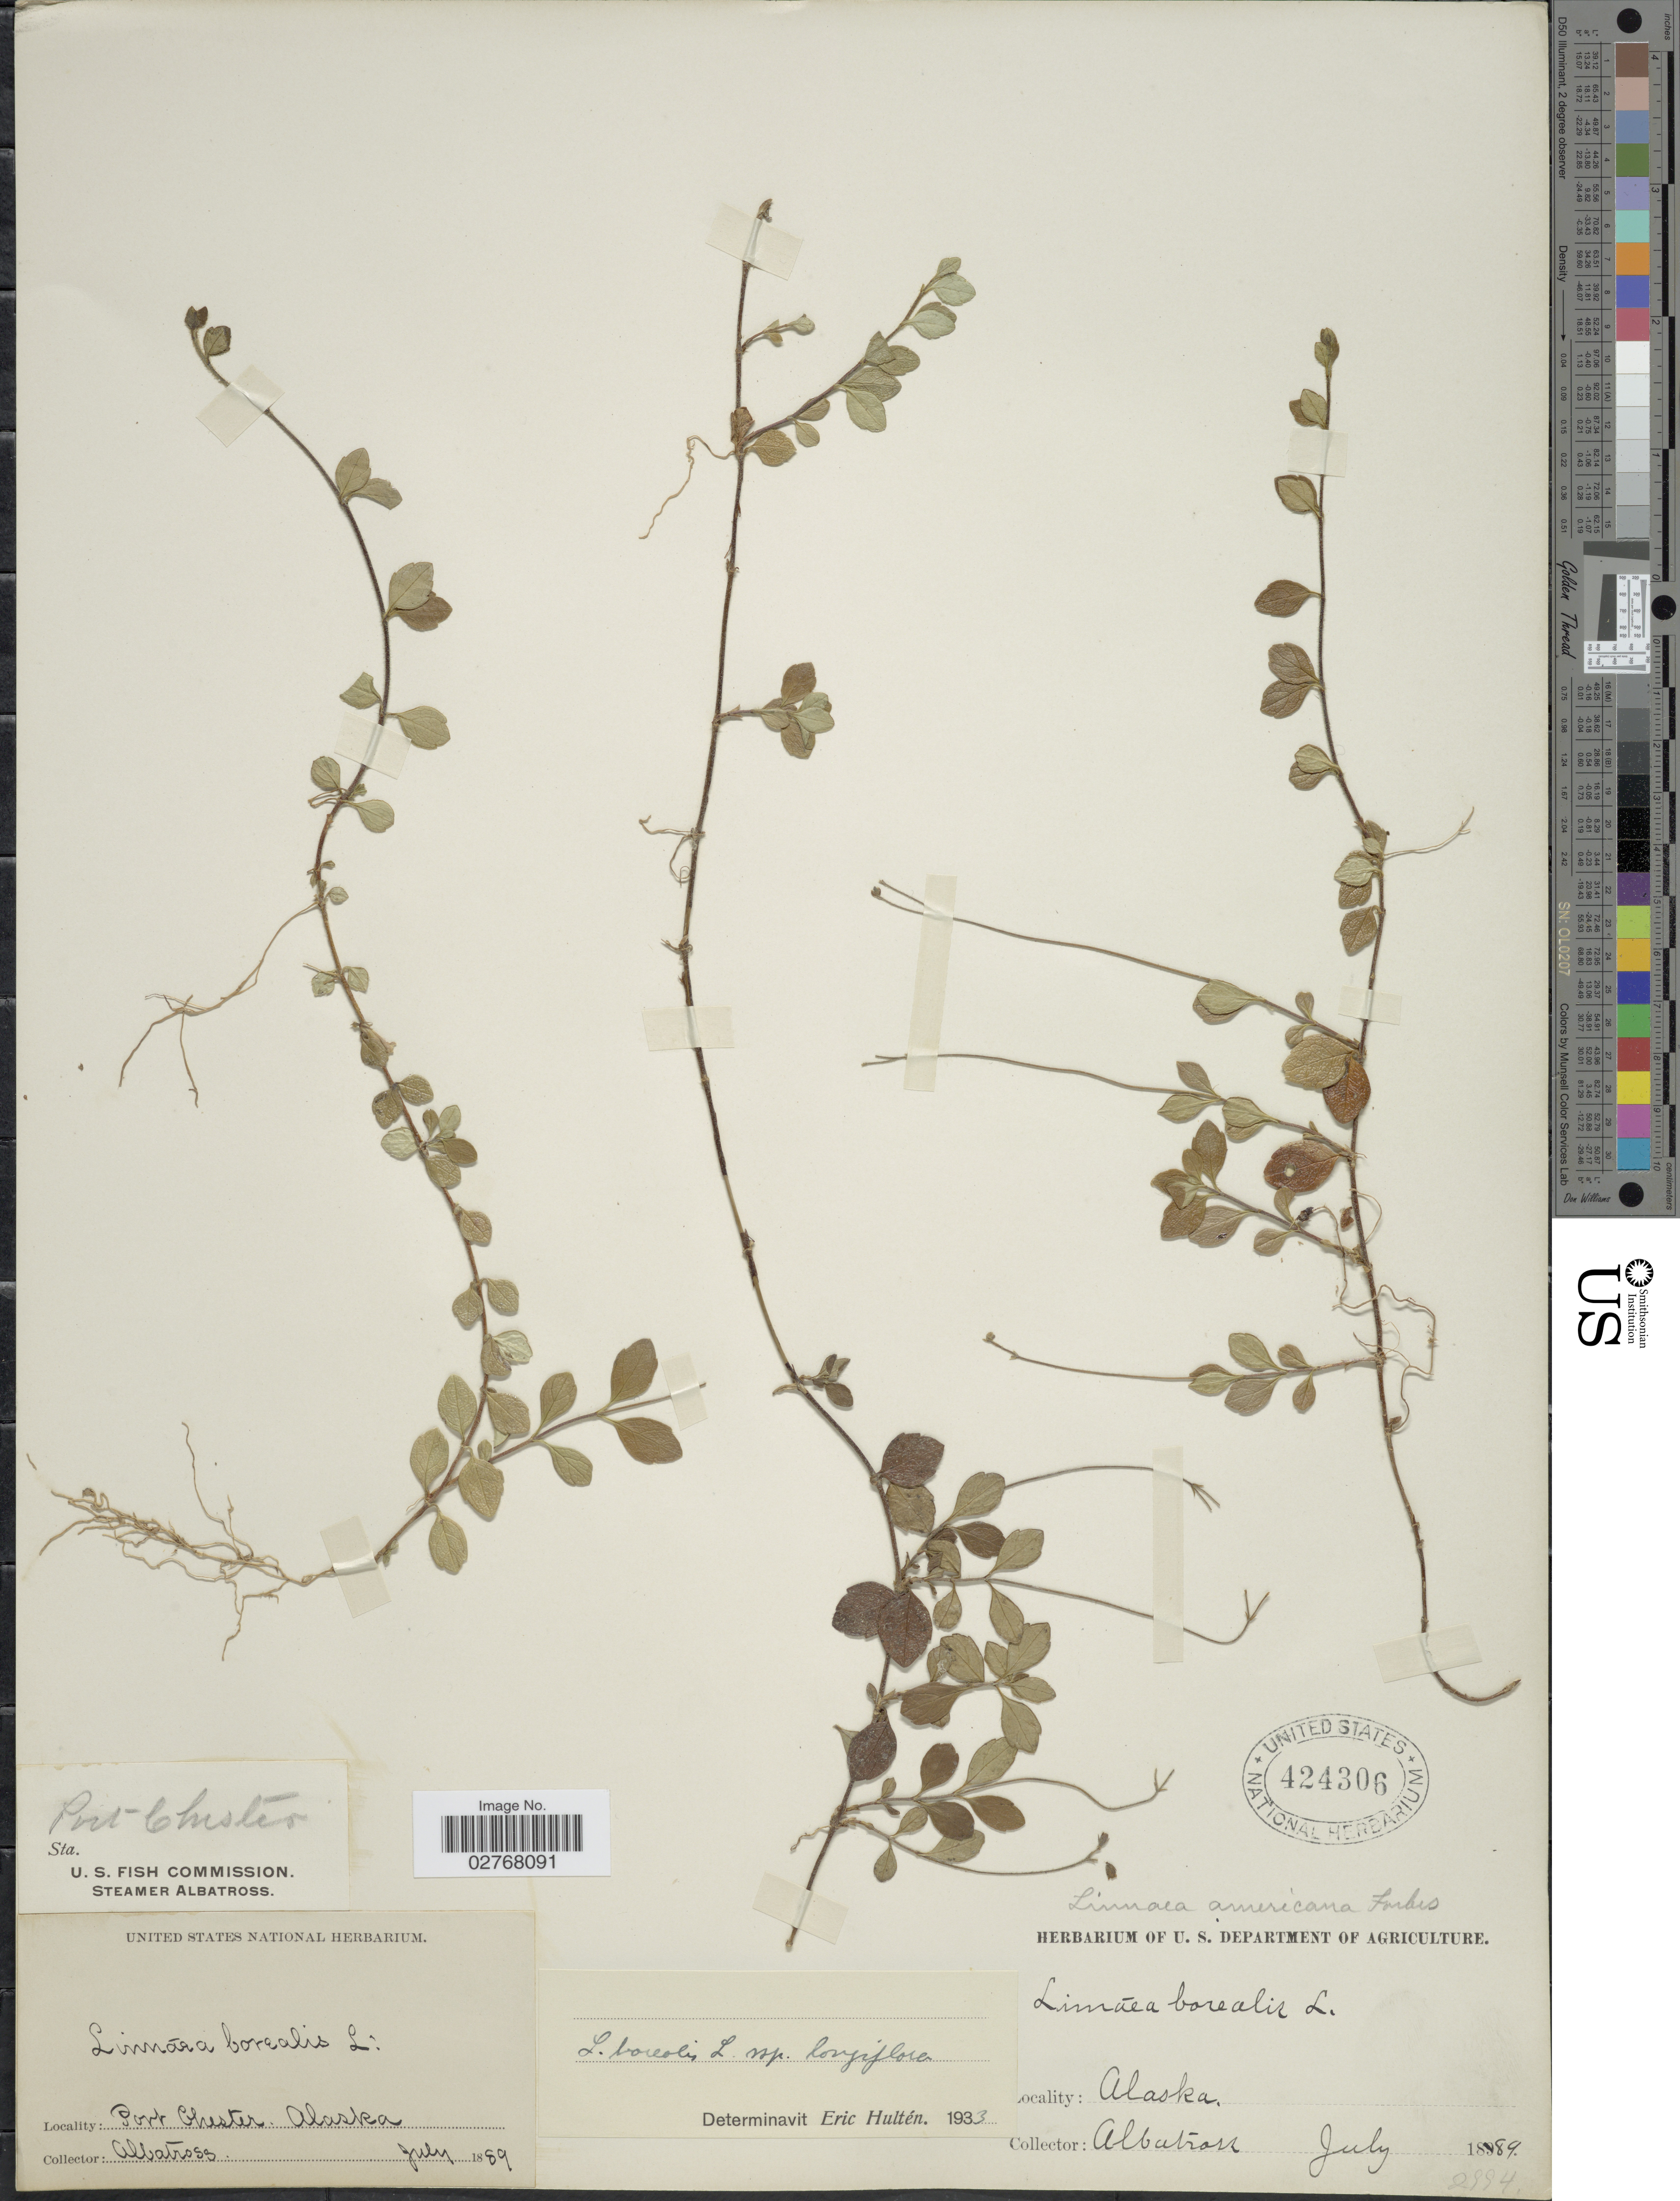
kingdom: Plantae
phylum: Tracheophyta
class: Magnoliopsida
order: Dipsacales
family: Caprifoliaceae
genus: Linnaea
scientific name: Linnaea borealis subsp. longiflora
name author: (Torr.) Piper & Beattie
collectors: Albatross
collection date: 1889-07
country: United States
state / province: Alaska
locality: Port Chester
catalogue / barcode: US 424306